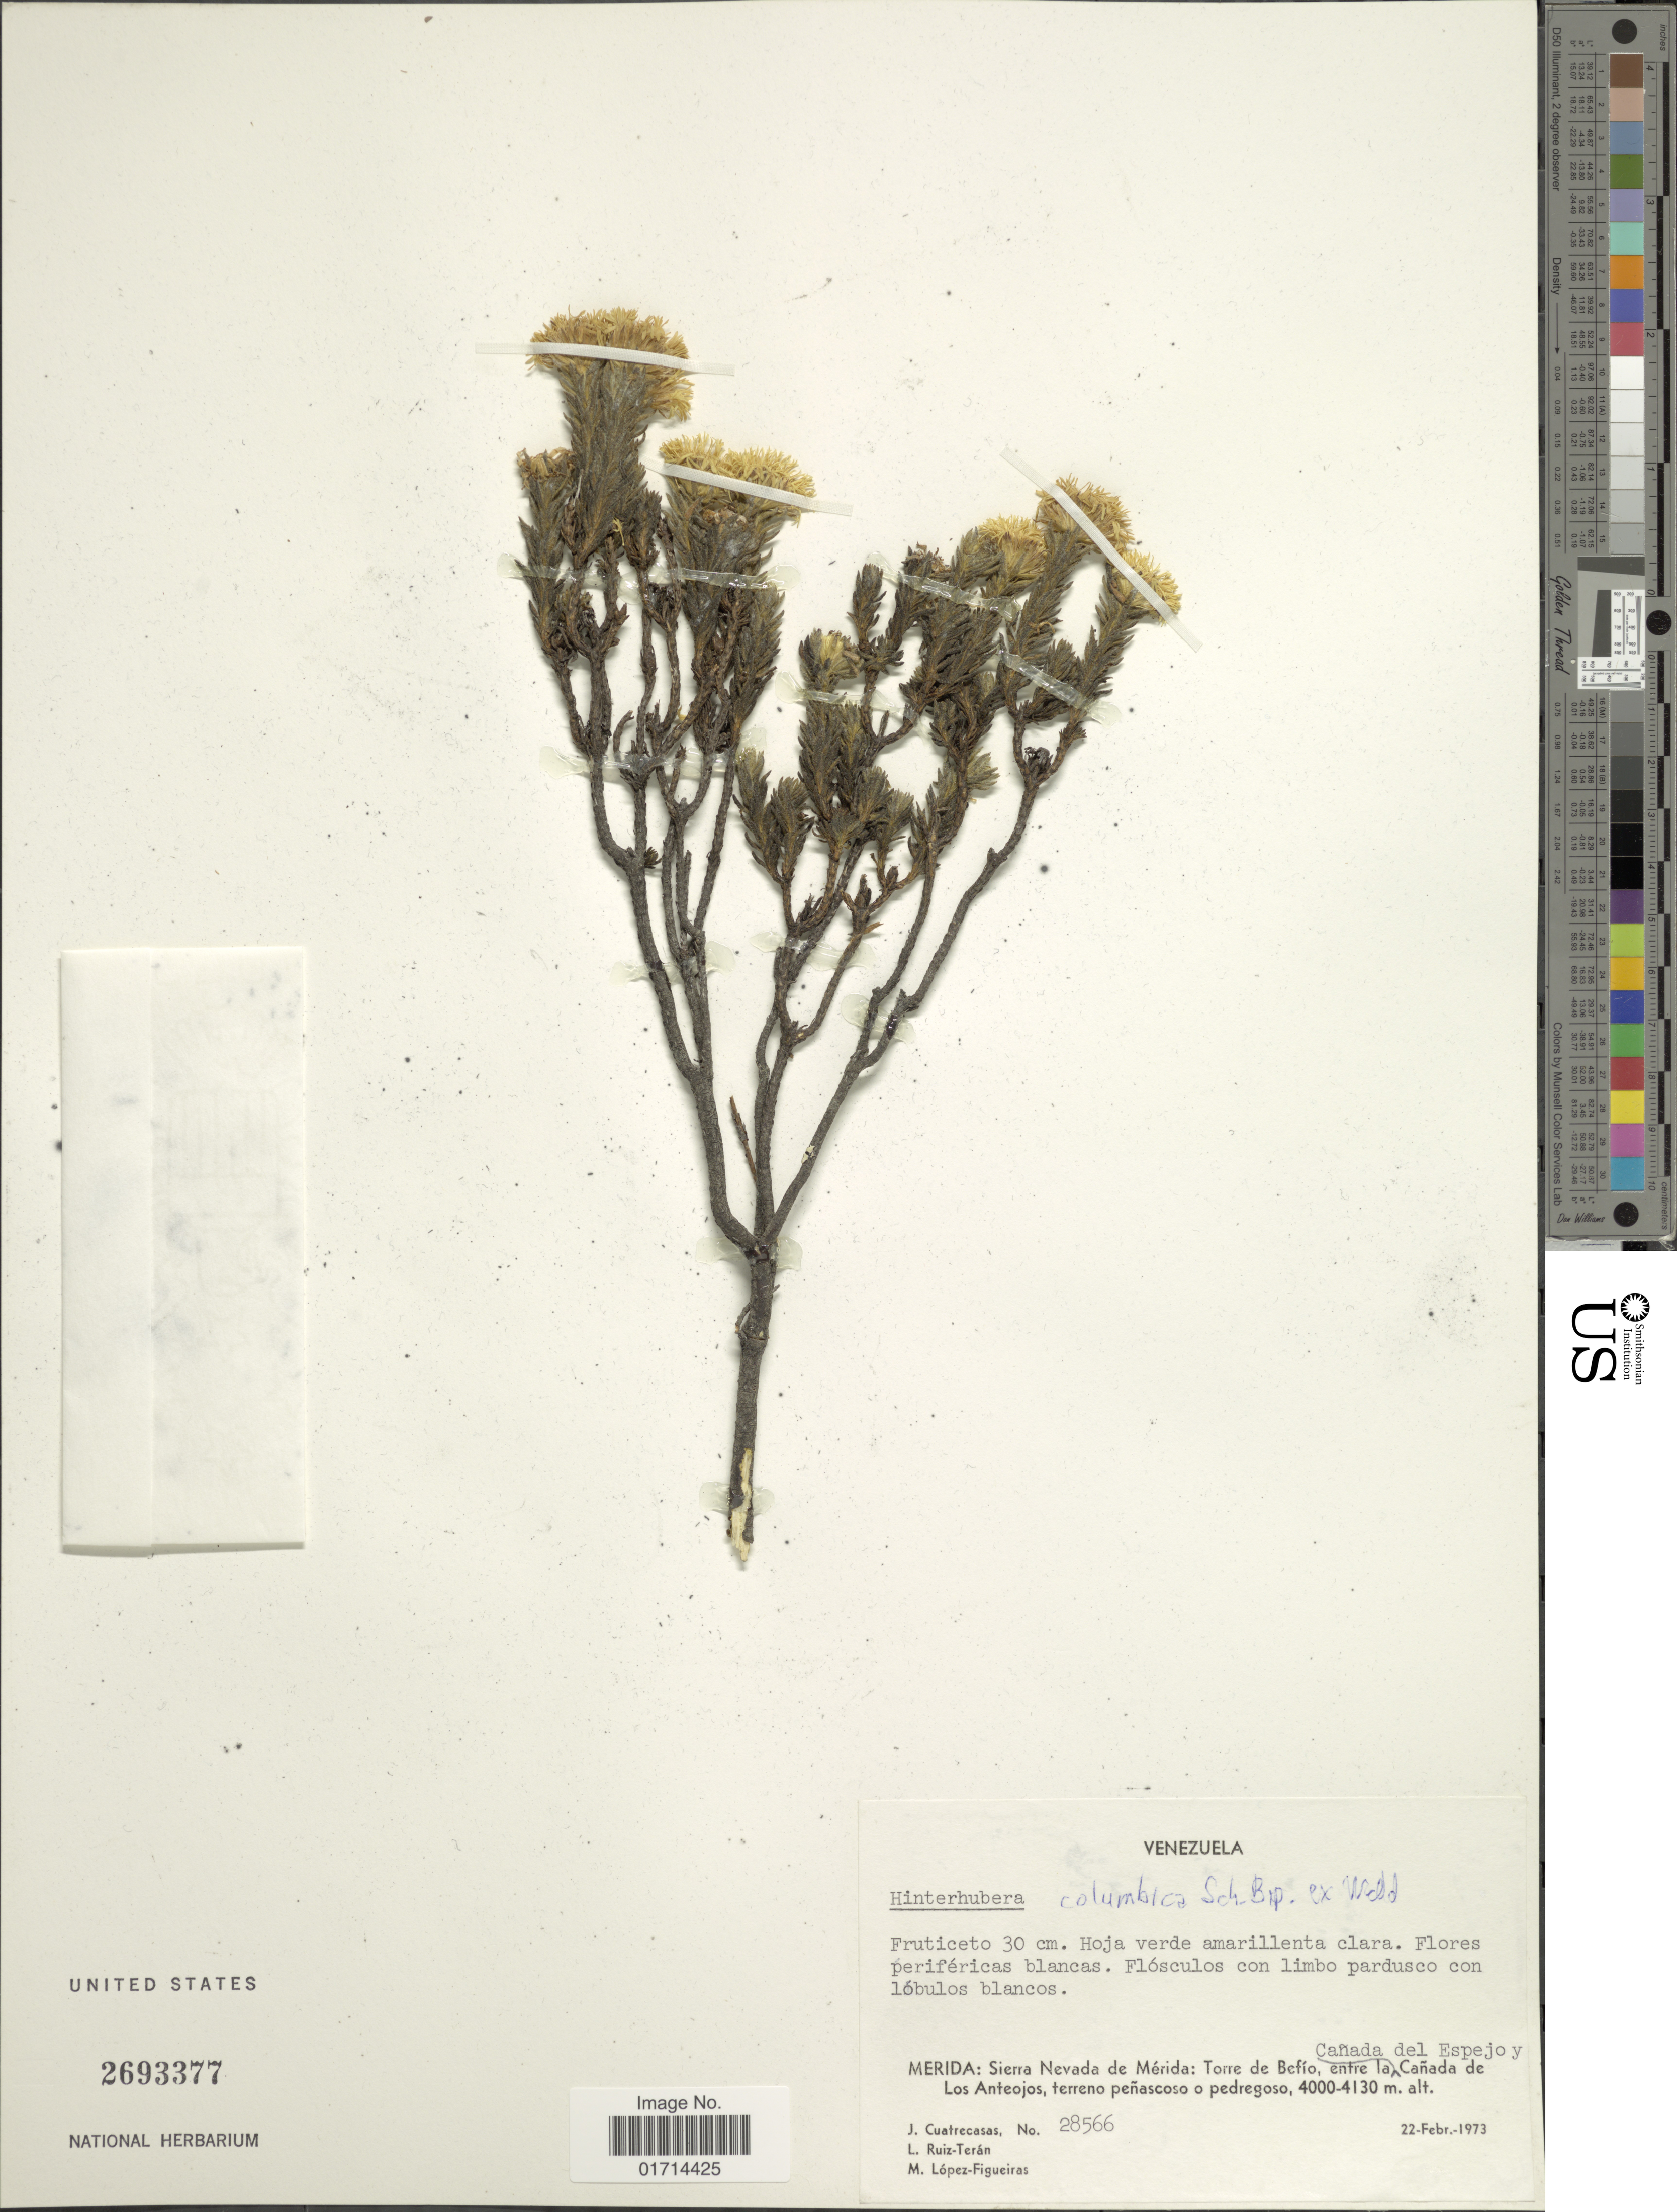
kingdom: Plantae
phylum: Tracheophyta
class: Magnoliopsida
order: Asterales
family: Asteraceae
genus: Hinterhubera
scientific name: Hinterhubera columbica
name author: Sch. Bip. ex Wedd.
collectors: J. Cuatrecasas, L. E. Ruíz-Terán & M. Lopéz-F.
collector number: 28566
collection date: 1973-02-22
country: Venezuela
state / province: Mérida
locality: Sierra Nevada de Merida: Torre de Befio, entre la Canada del Espejo y Canada de Los Anteojos, terreno penascoso o pedregoso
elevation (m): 4000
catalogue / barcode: US 2693377